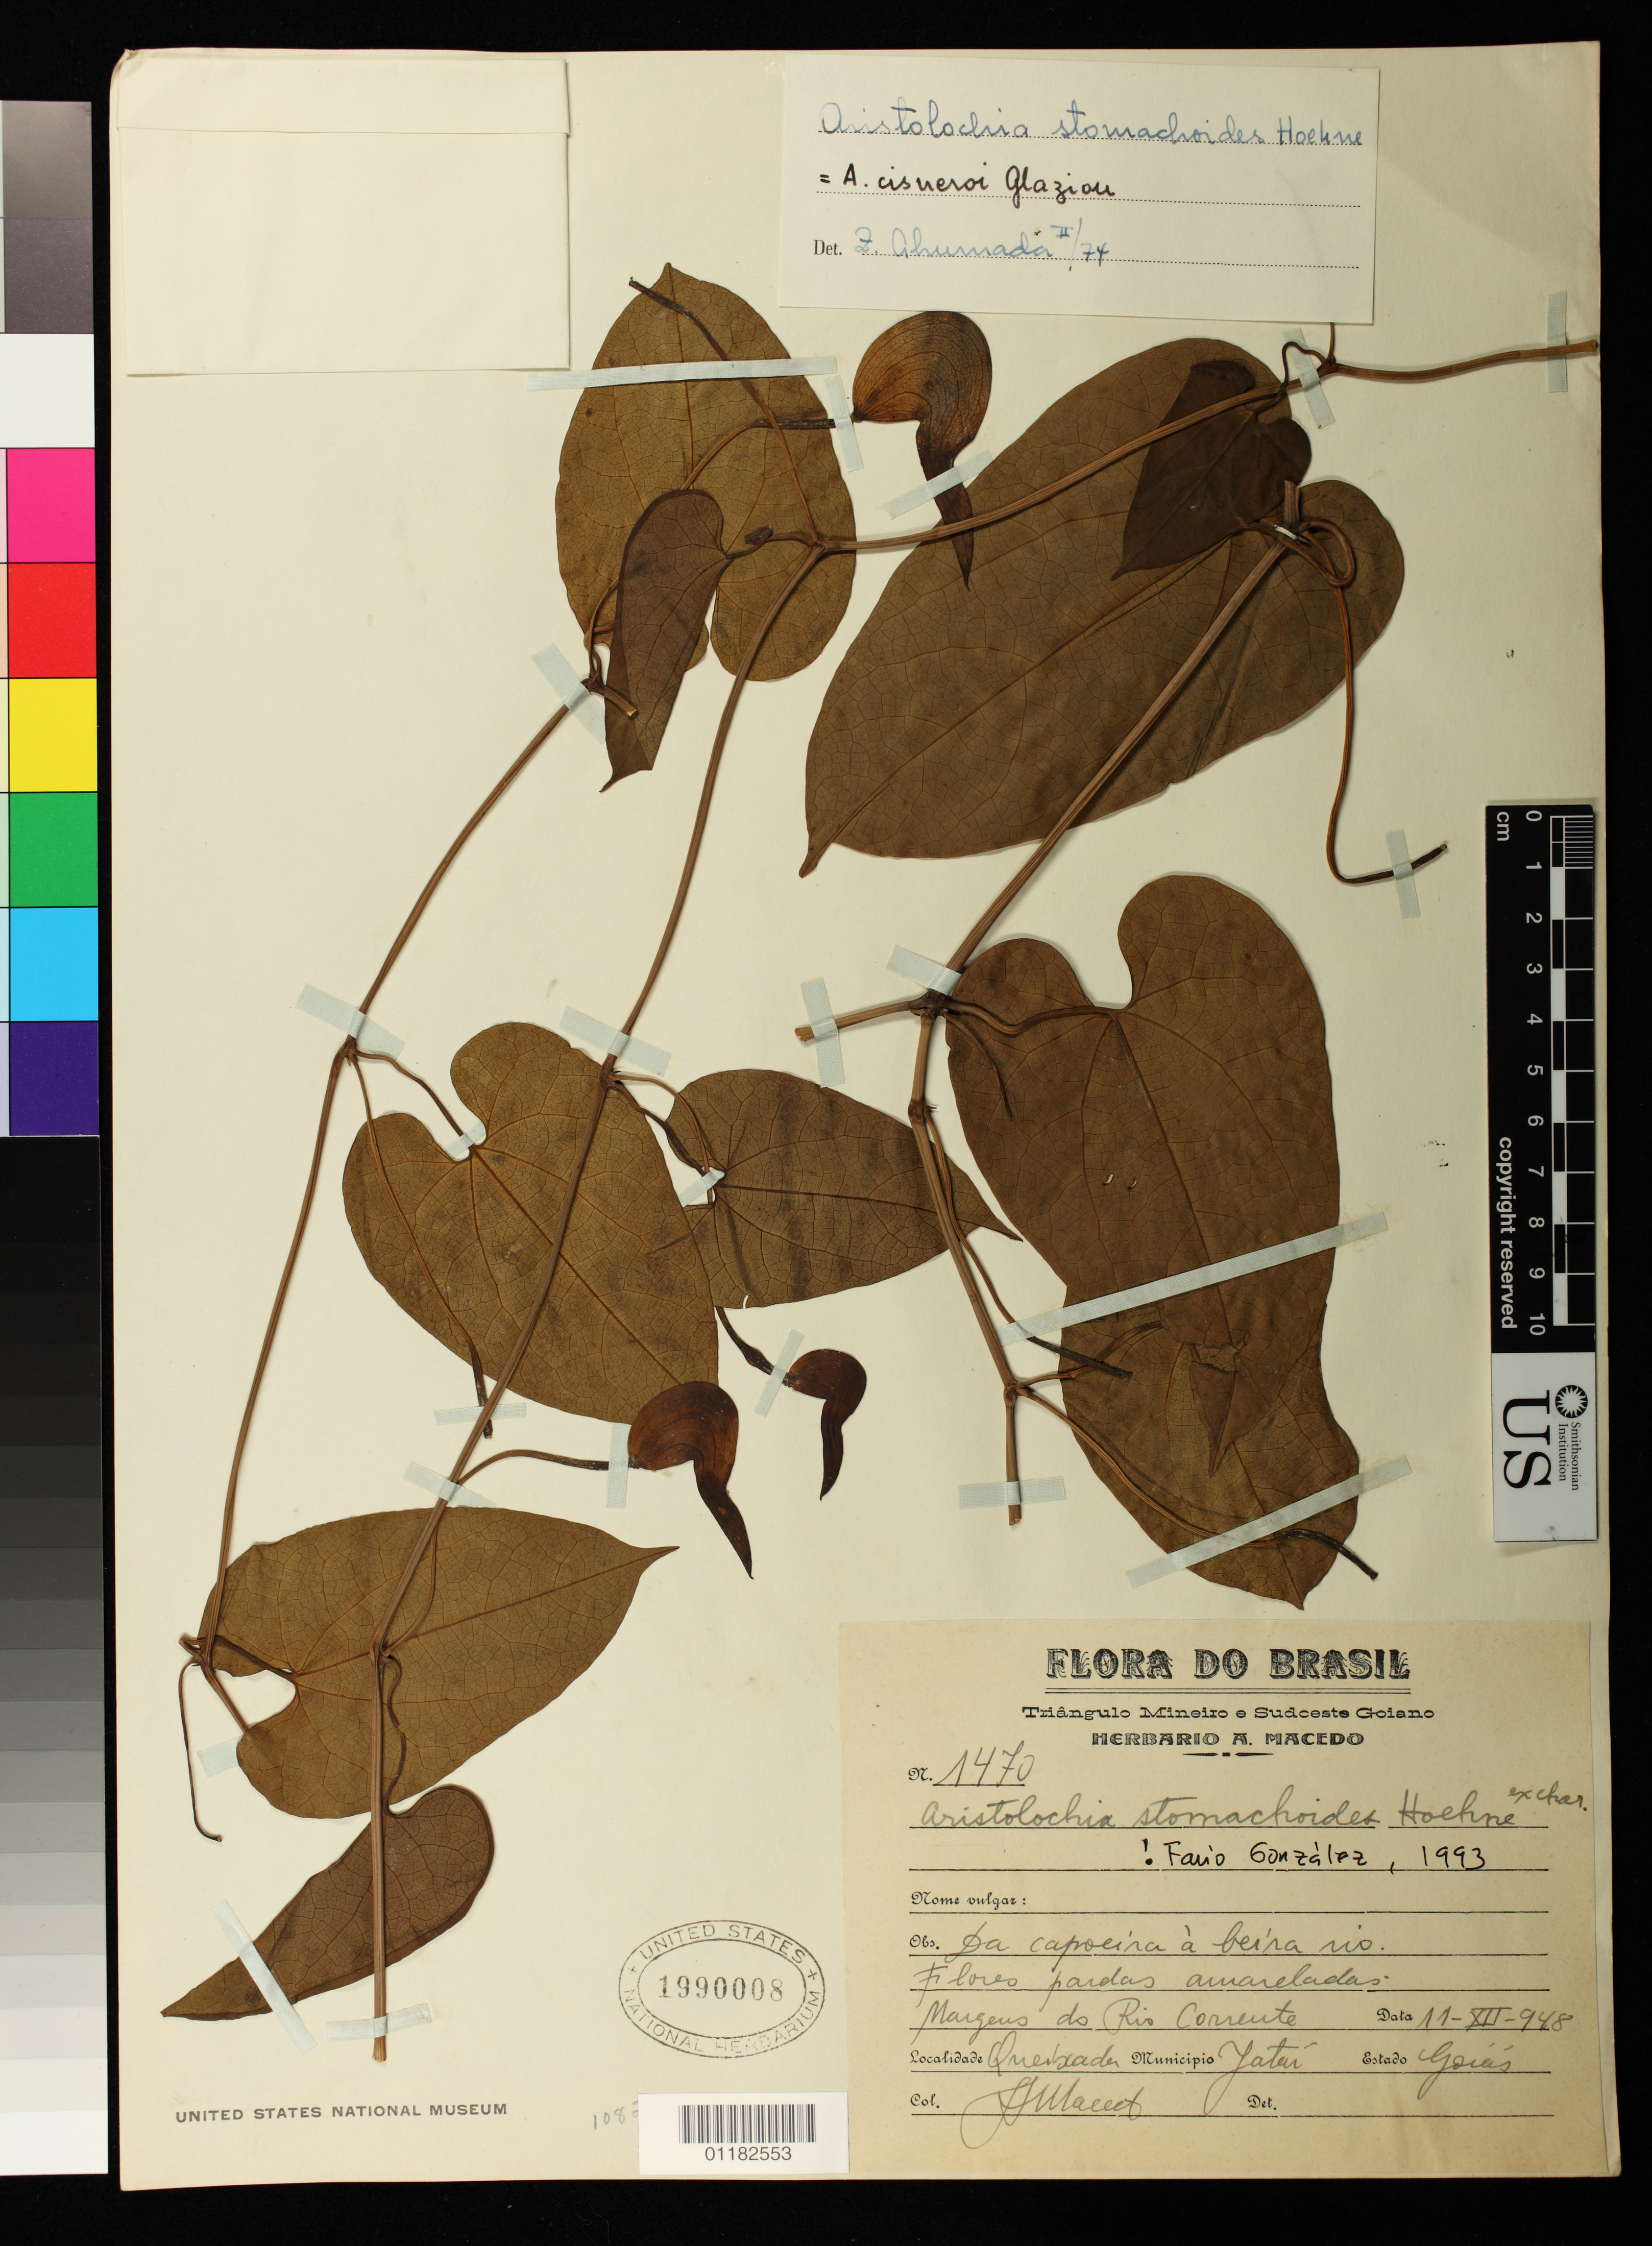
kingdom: Plantae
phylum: Tracheophyta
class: Magnoliopsida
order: Piperales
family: Aristolochiaceae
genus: Aristolochia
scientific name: Aristolochia stomachoides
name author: Hoehne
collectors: A. Macedo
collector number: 1470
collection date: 1948-12-11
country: Brazil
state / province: Goiás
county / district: Tatuí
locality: Margens do Rio Corrente Localidade Queixada Municipio Tatuí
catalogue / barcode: US 1990008